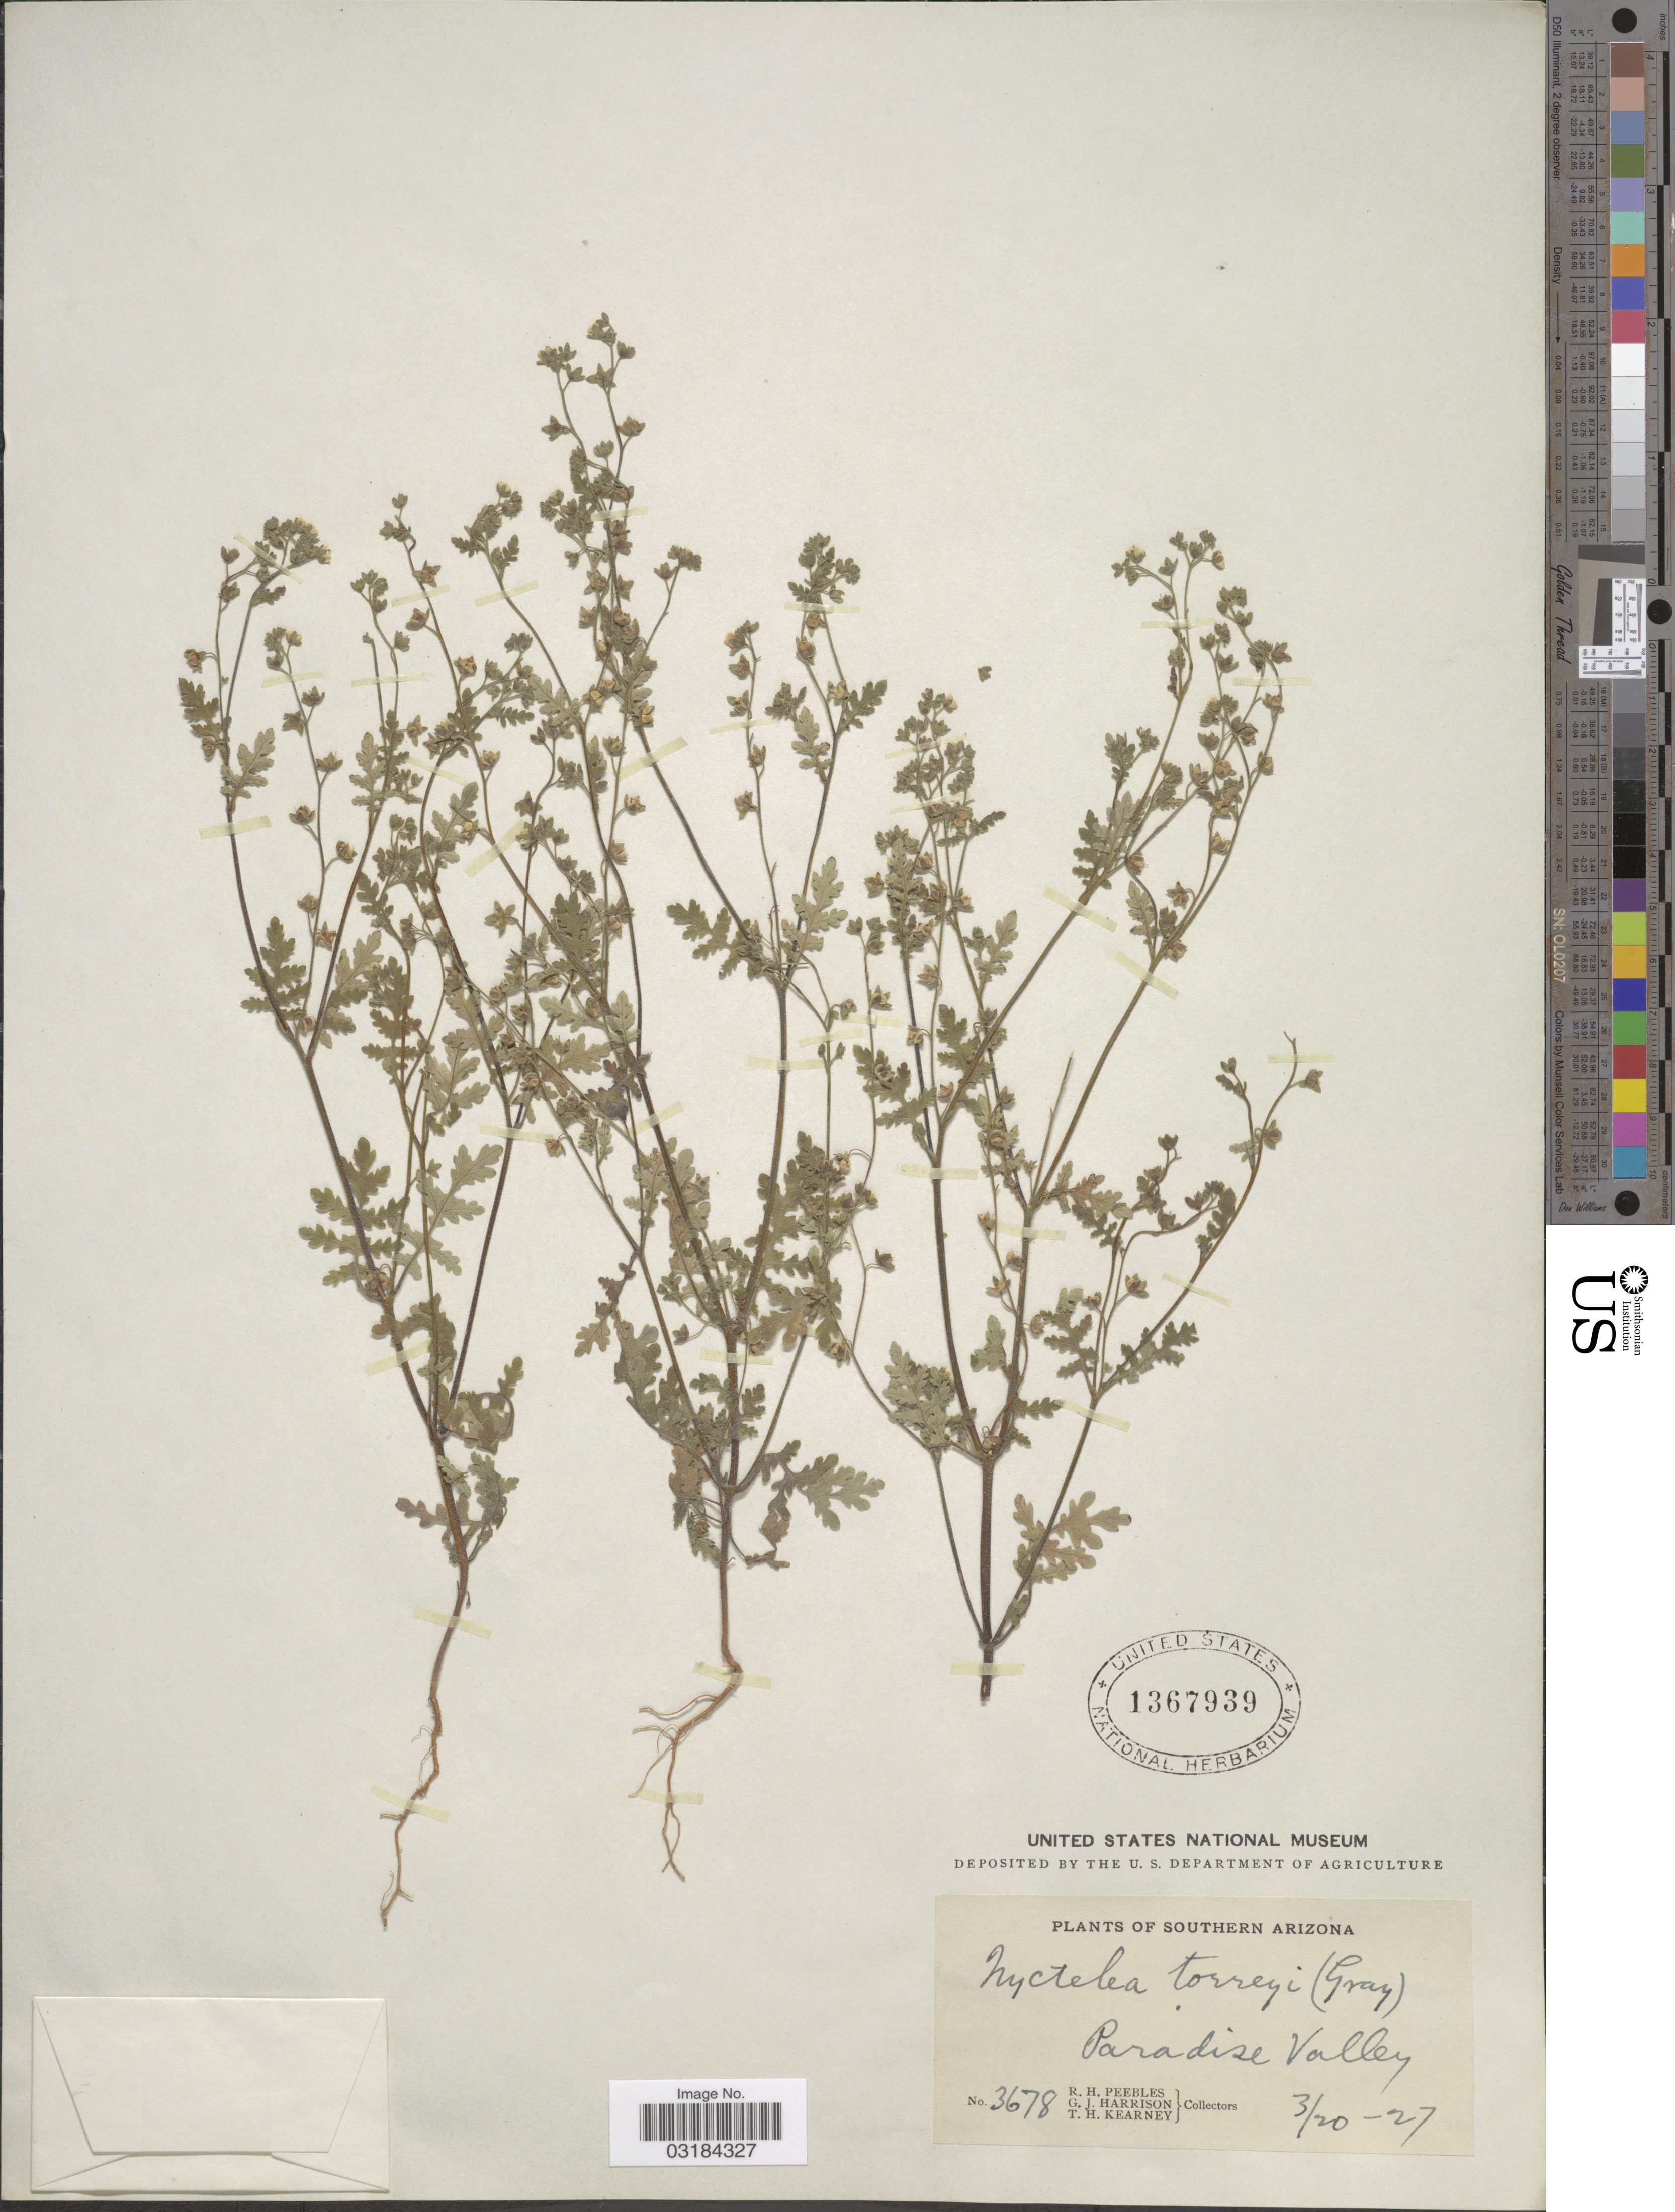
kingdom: Plantae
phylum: Tracheophyta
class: Magnoliopsida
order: Boraginales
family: Hydrophyllaceae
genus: Eucrypta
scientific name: Eucrypta chrysanthemifolia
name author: (Benth.) Greene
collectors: R. H. Peebles, G. J. Harrison & T. H. Kearney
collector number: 3678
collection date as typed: Transcribed d/m/y: 20/3/27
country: United States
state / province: Arizona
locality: Southern Arizona. Paradise Valley.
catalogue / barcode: US 1367939